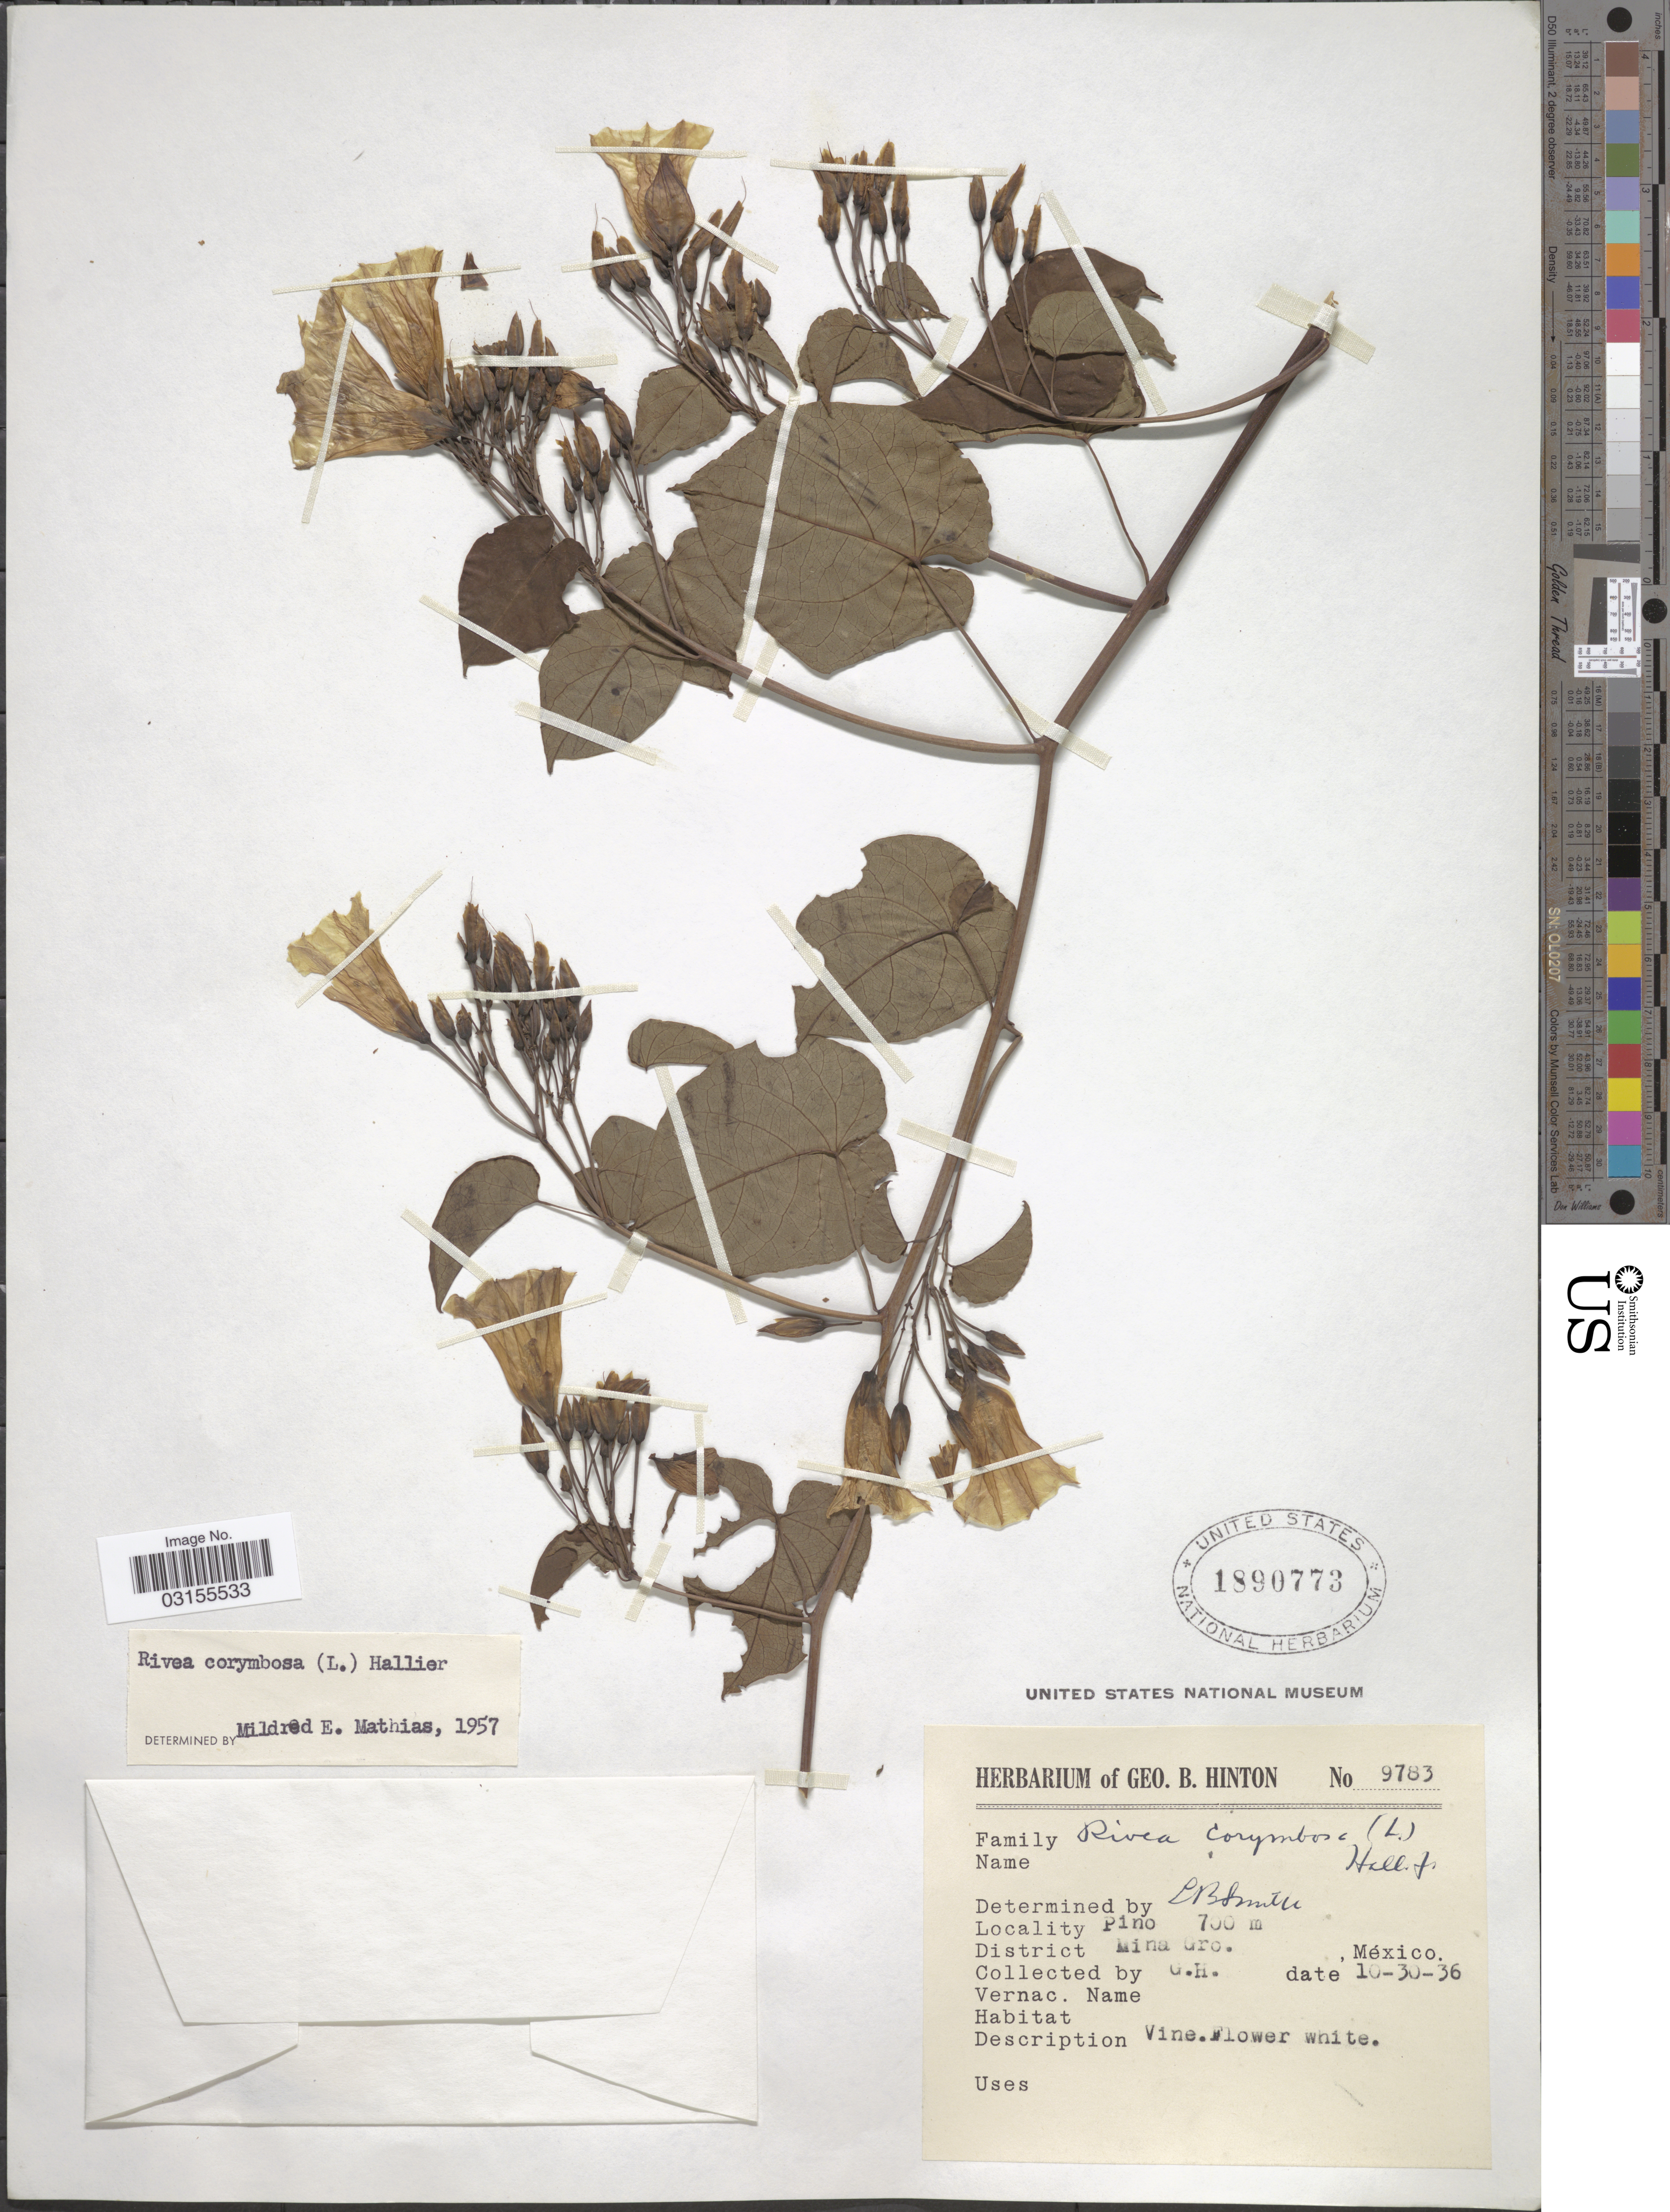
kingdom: Plantae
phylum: Tracheophyta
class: Magnoliopsida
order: Solanales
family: Convolvulaceae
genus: Turbina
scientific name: Turbina corymbosa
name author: (L.) Raf.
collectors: G. B. Hinton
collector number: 9783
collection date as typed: Transcribed d/m/y: 30/10/36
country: Mexico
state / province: Guerrero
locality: Pino. District Mina.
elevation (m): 700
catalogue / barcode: US 1890773